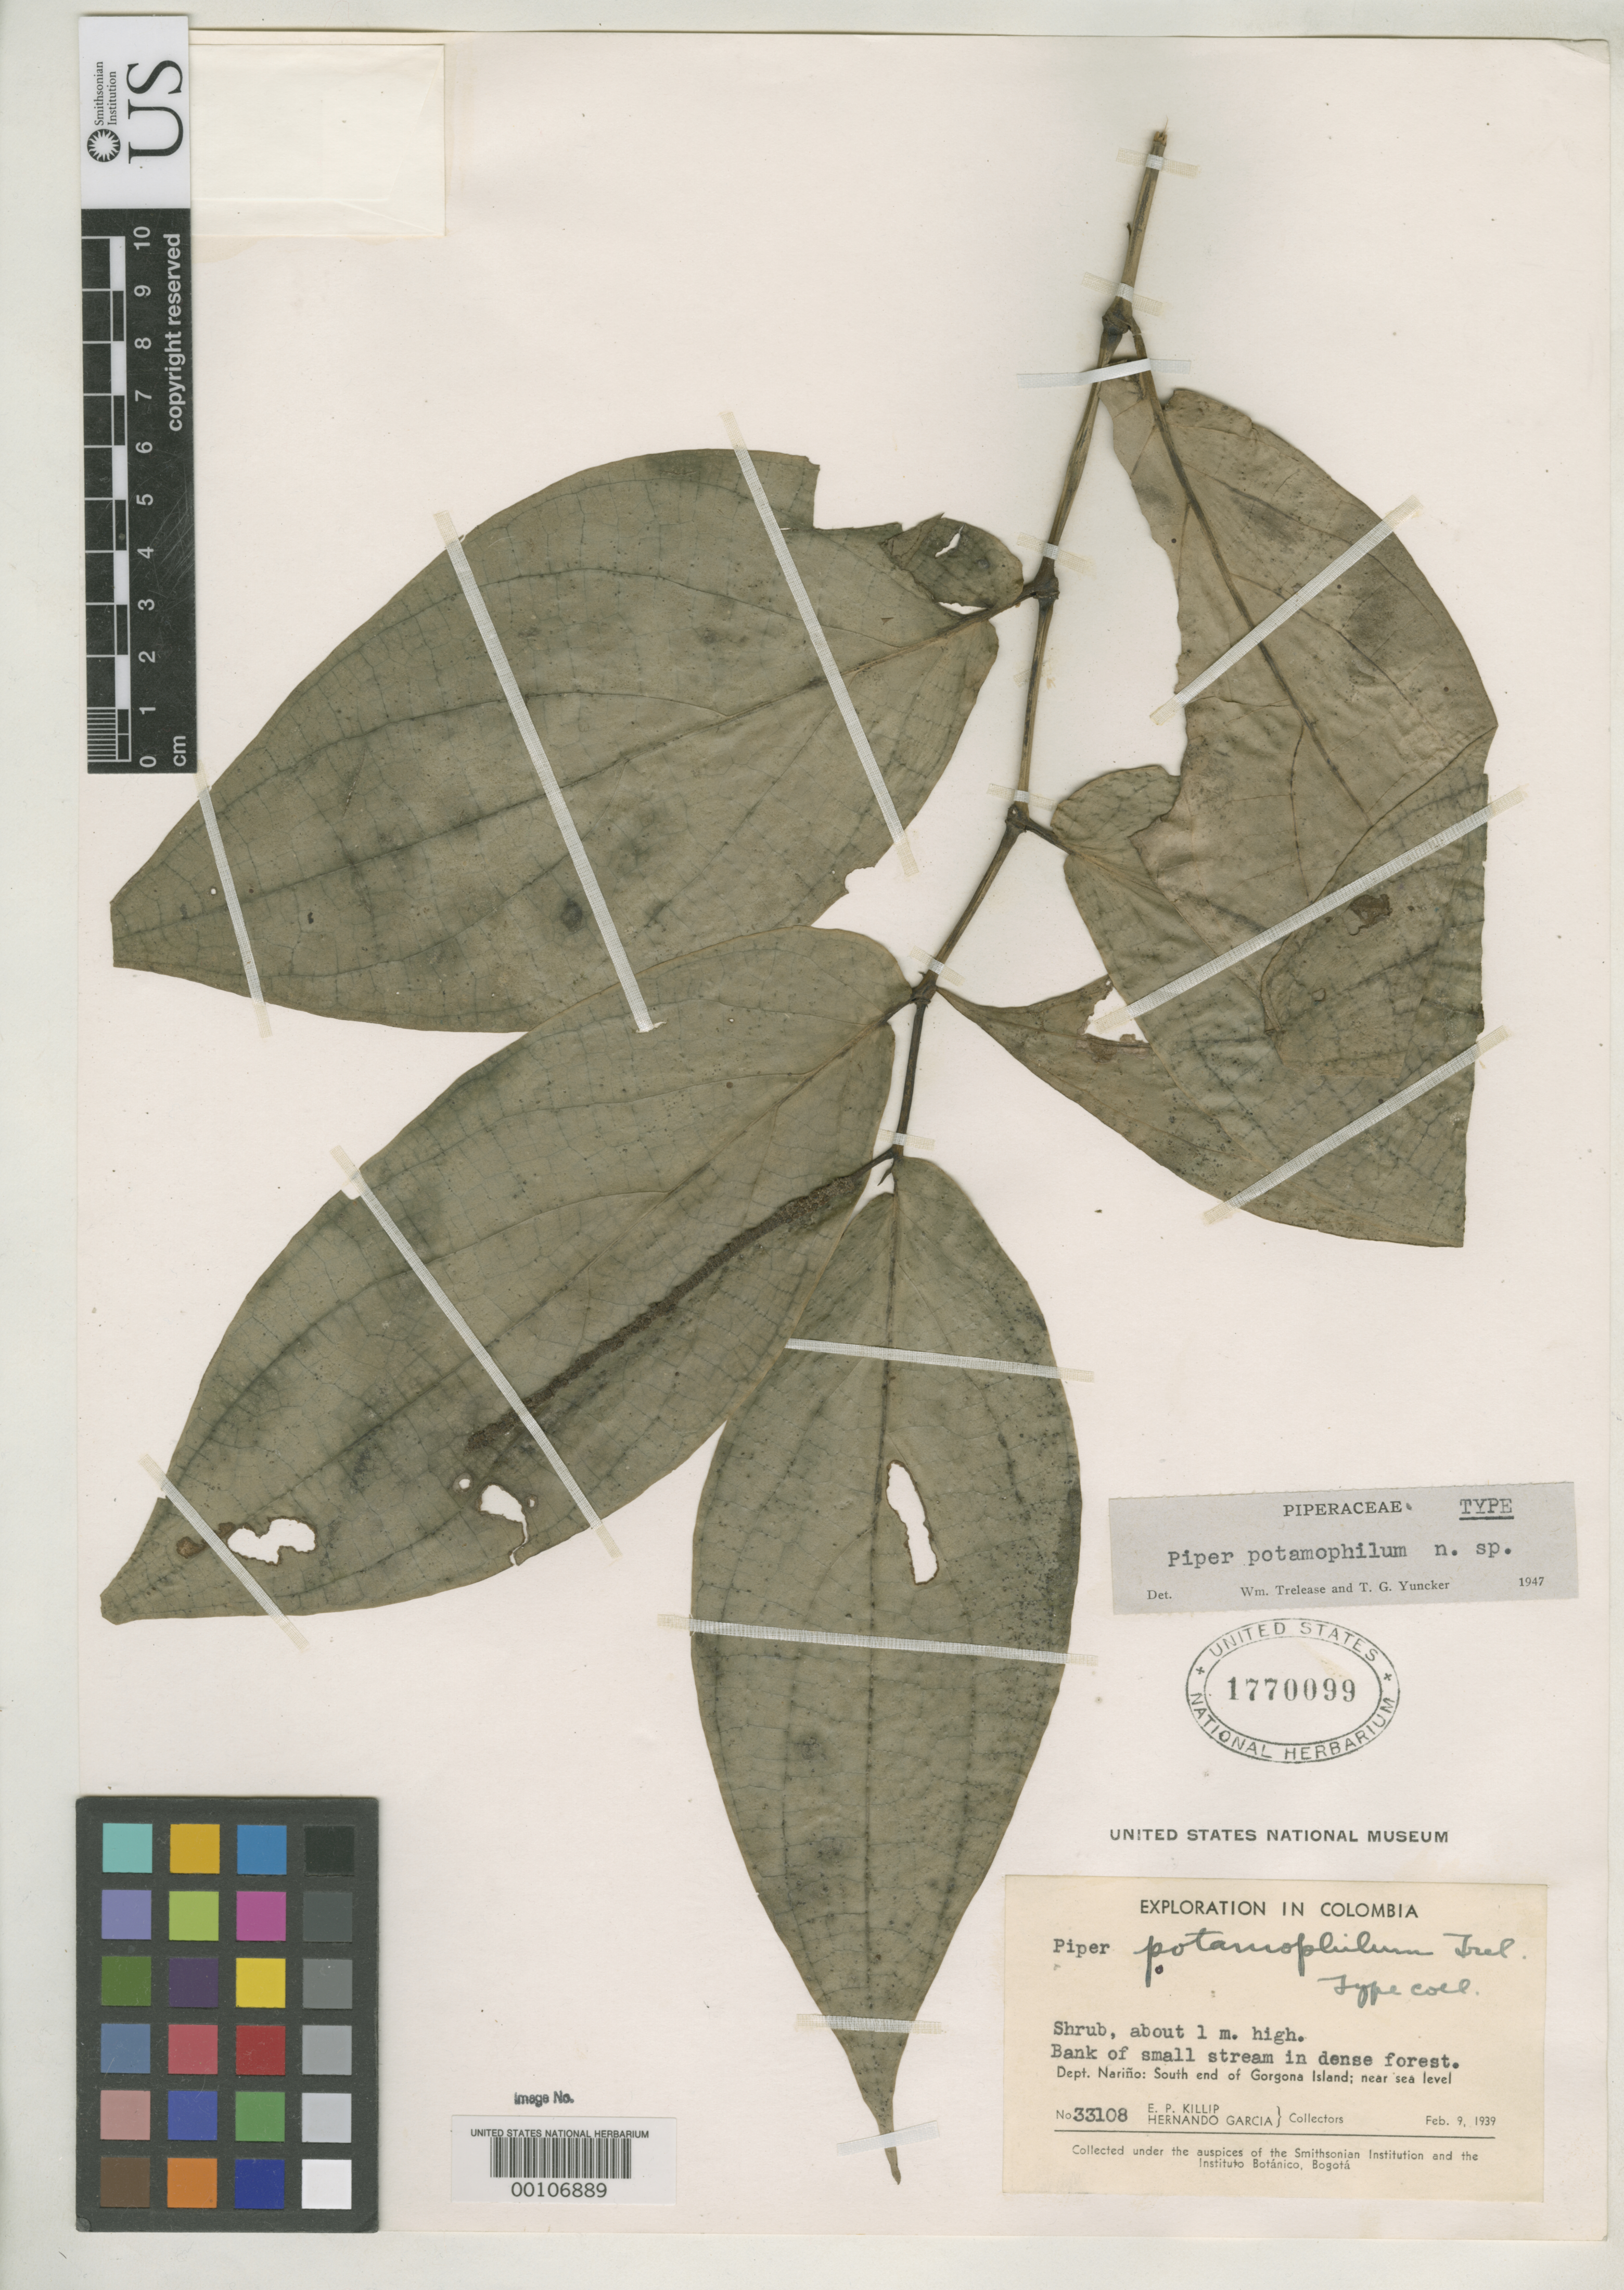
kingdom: Plantae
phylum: Tracheophyta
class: Magnoliopsida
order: Piperales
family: Piperaceae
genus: Piper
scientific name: Piper potamophilum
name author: Trel. & Yunck.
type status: Holotype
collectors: E. P. Killip & H. García Barriga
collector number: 33108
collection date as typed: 09 Feb 1939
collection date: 1939-02-09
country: Colombia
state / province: Nariño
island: Gorgona Island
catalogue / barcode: US 1770099